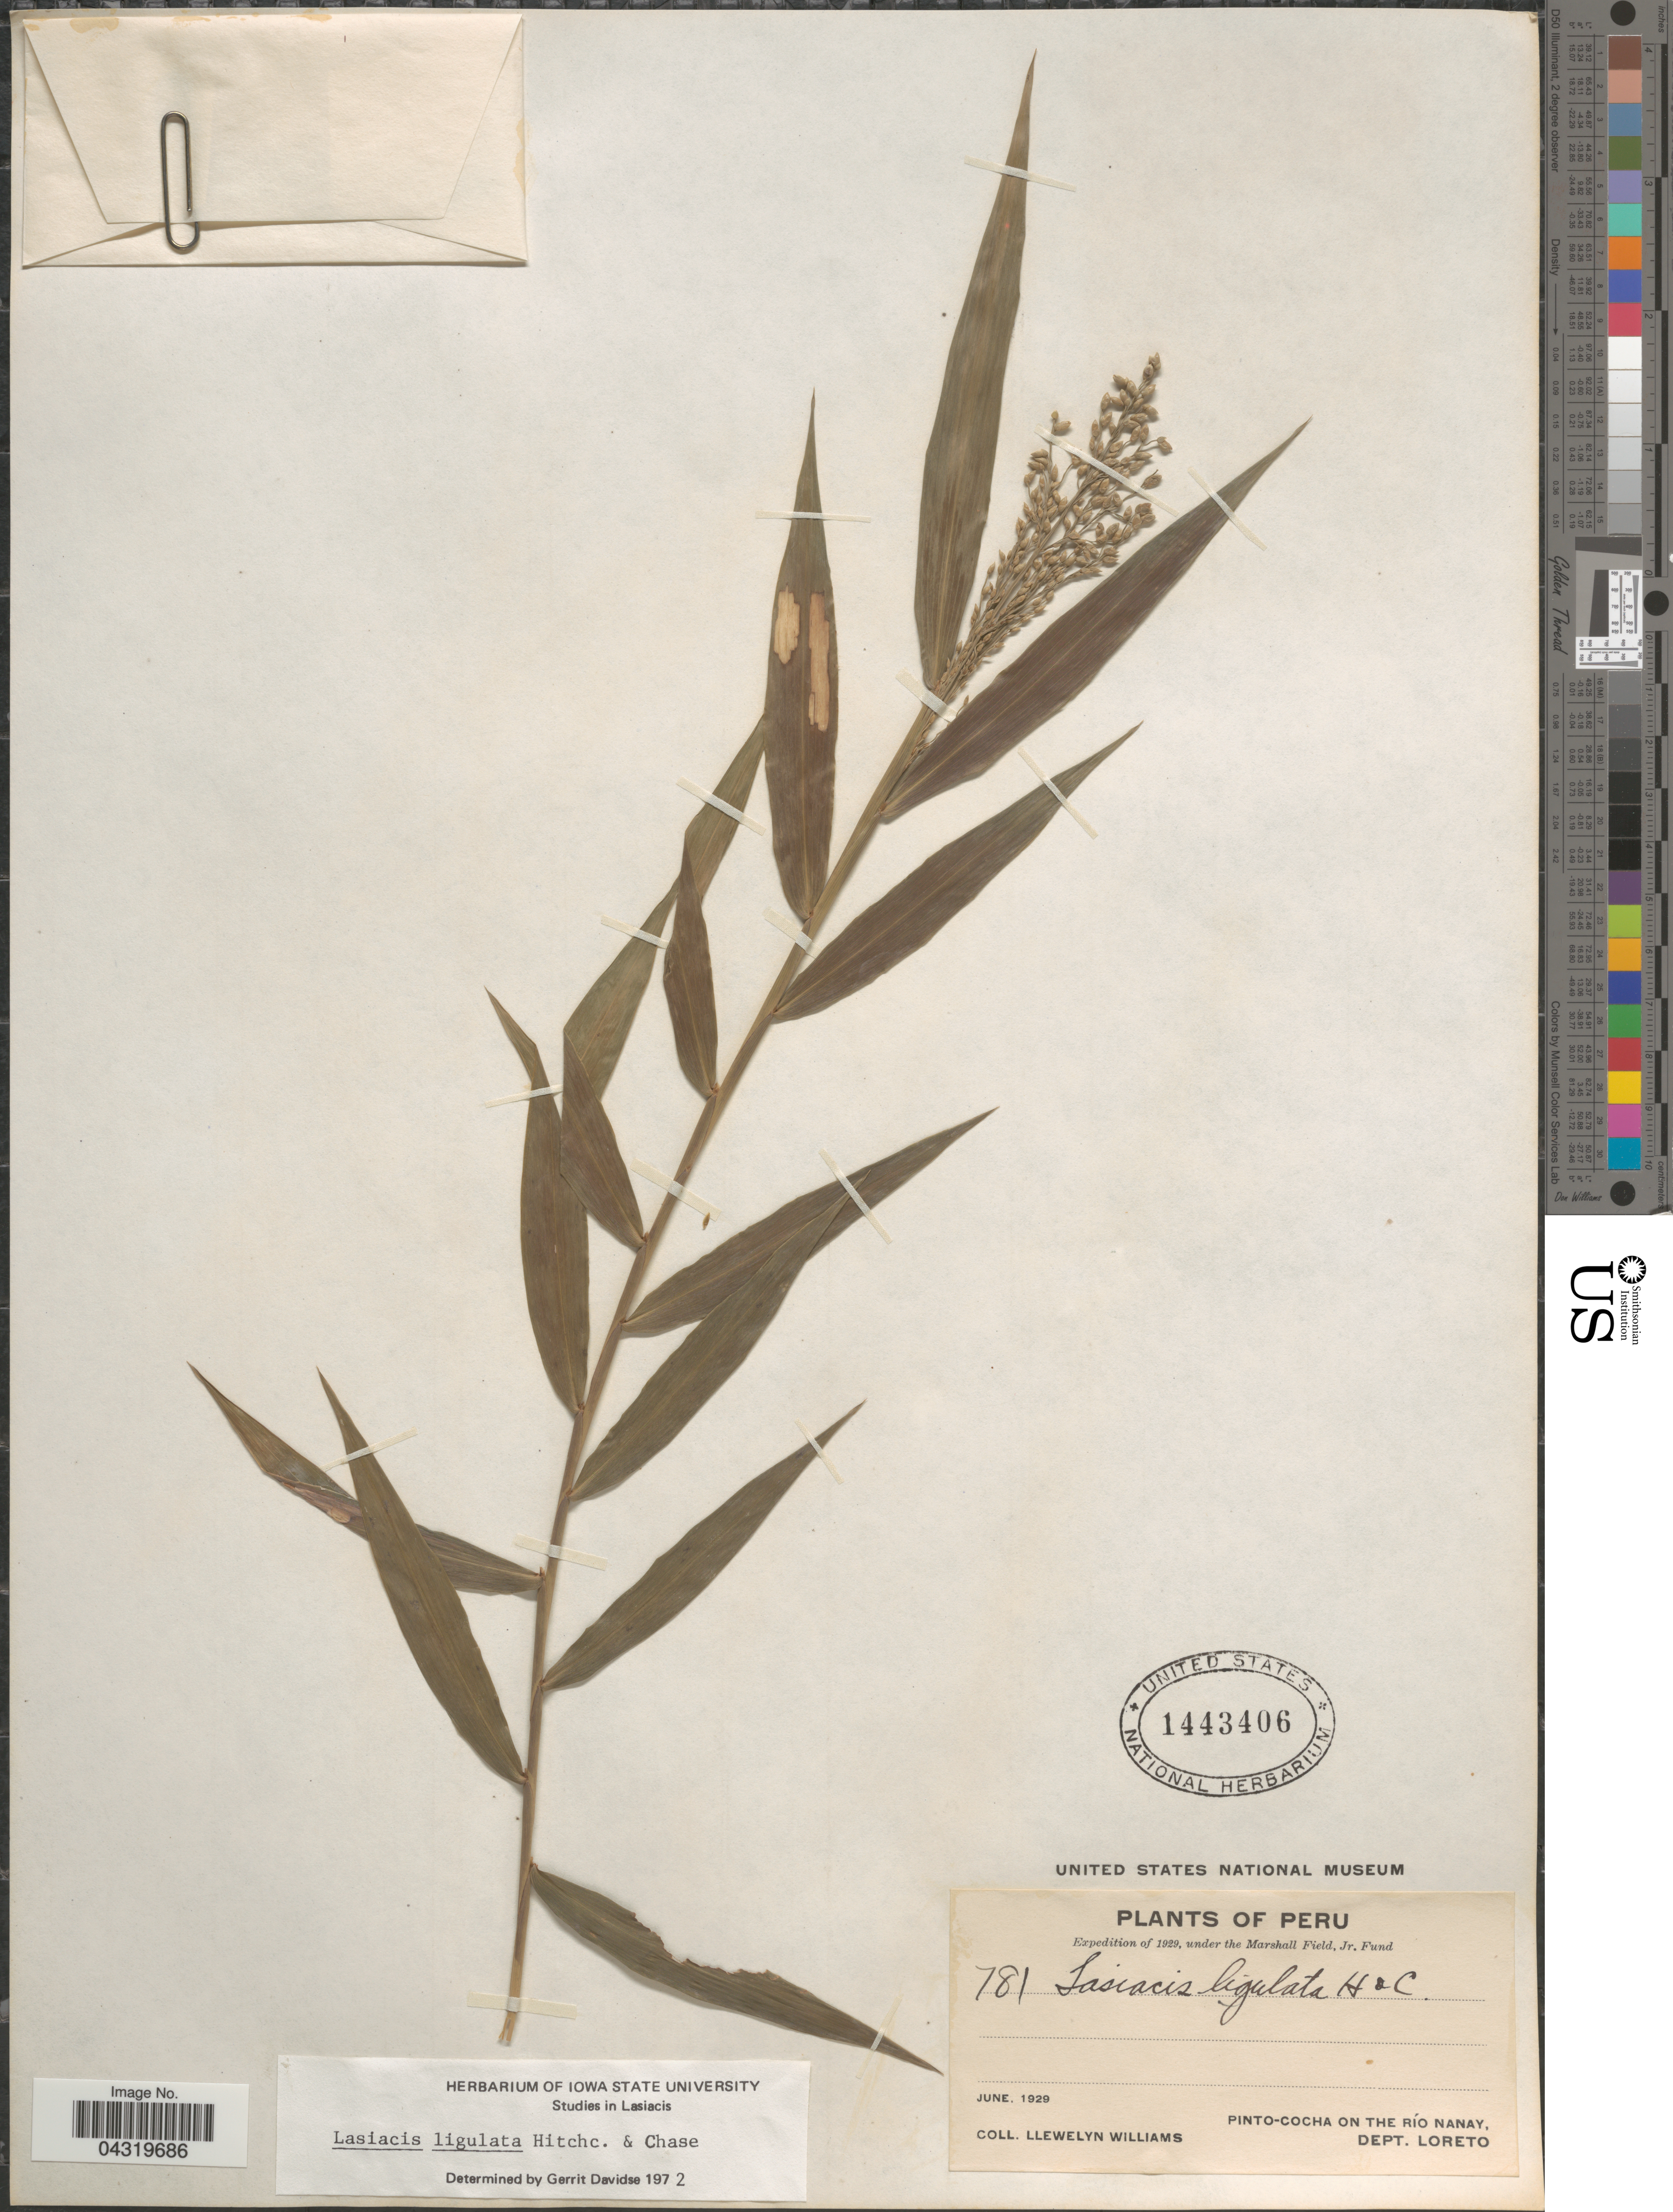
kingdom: Plantae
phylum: Tracheophyta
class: Liliopsida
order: Poales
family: Poaceae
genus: Lasiacis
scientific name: Lasiacis ligulata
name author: Hitchc. & Chase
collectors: Ll. Williams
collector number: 781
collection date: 1929-06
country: Peru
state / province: Loreto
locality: Expedition of 1929. Pinto-Cocha on the Río Nanay, Dept. Loreto.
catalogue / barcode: US 1443406